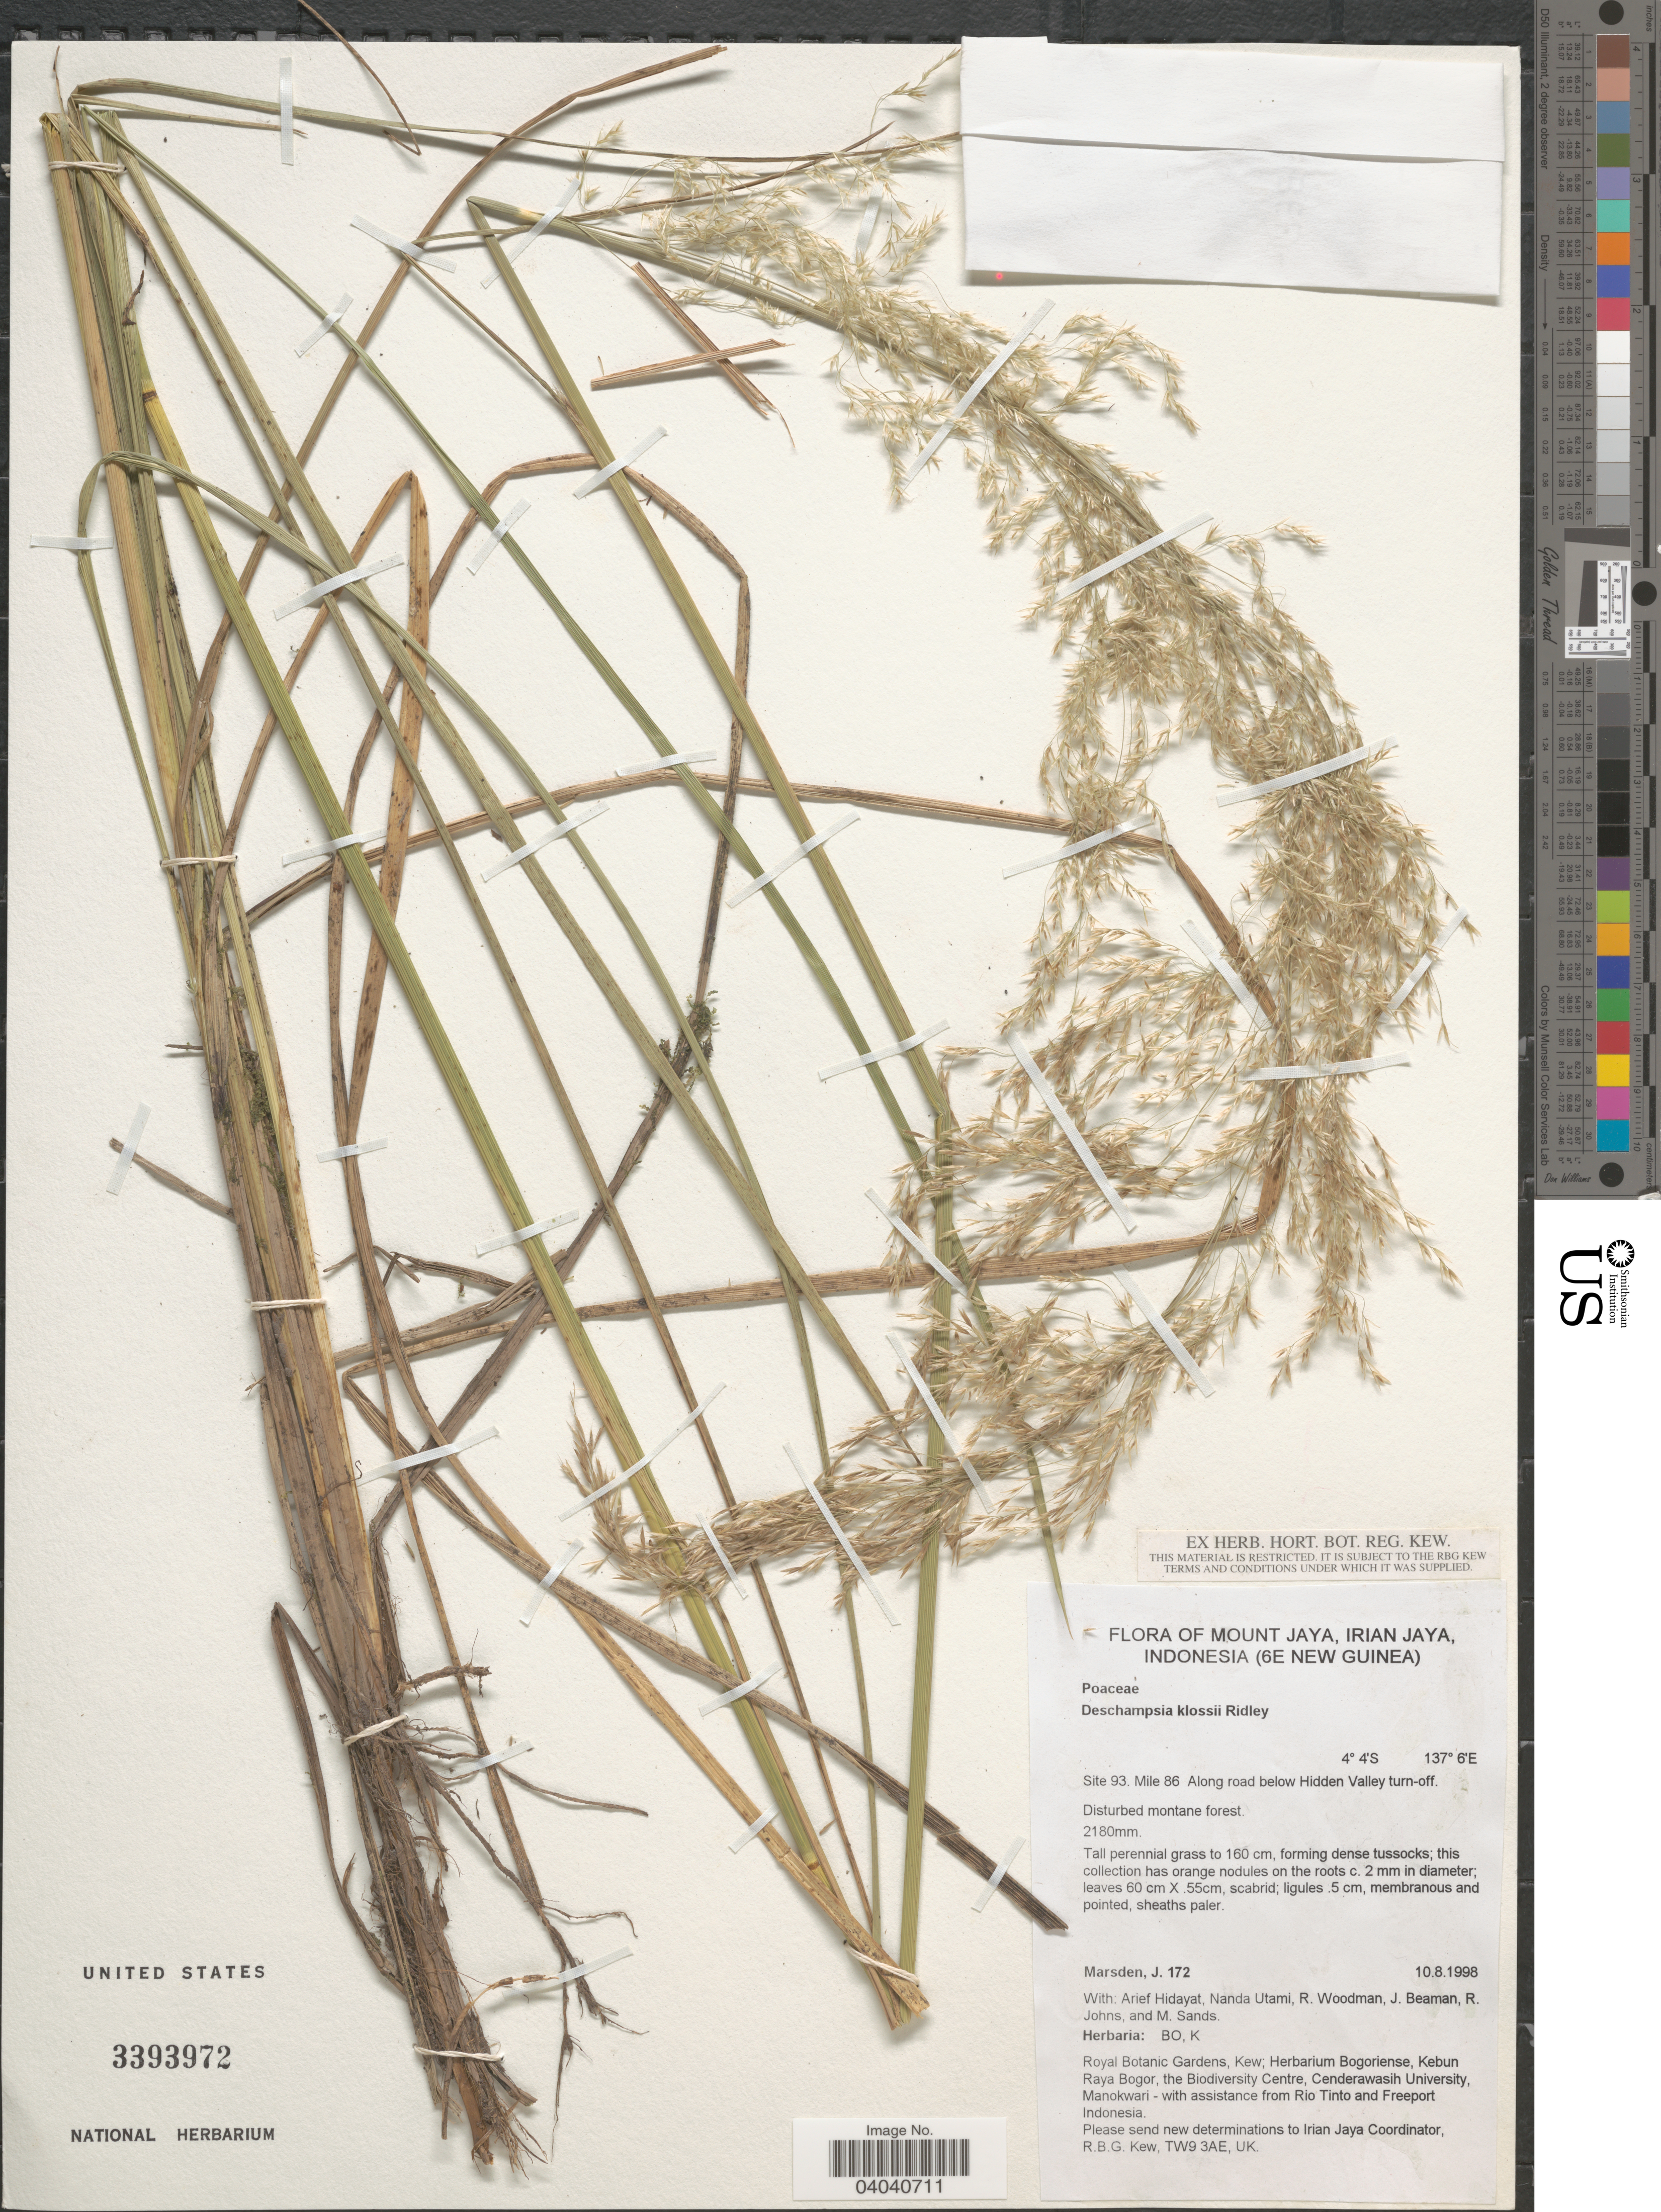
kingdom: Plantae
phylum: Tracheophyta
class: Liliopsida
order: Poales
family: Poaceae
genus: Deschampsia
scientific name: Deschampsia klossii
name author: Ridl.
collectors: J. Marsden, A. Hidayat, N. Utami & R. Woodman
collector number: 172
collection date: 1998-08-10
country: Indonesia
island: New Guinea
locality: Mount Jaya, Irian Jaya, Indonesia (6e New Guinea). Site 93. Mile 86. Along road below Hidden Valley turn-off.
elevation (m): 2180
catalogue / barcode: US 3393972